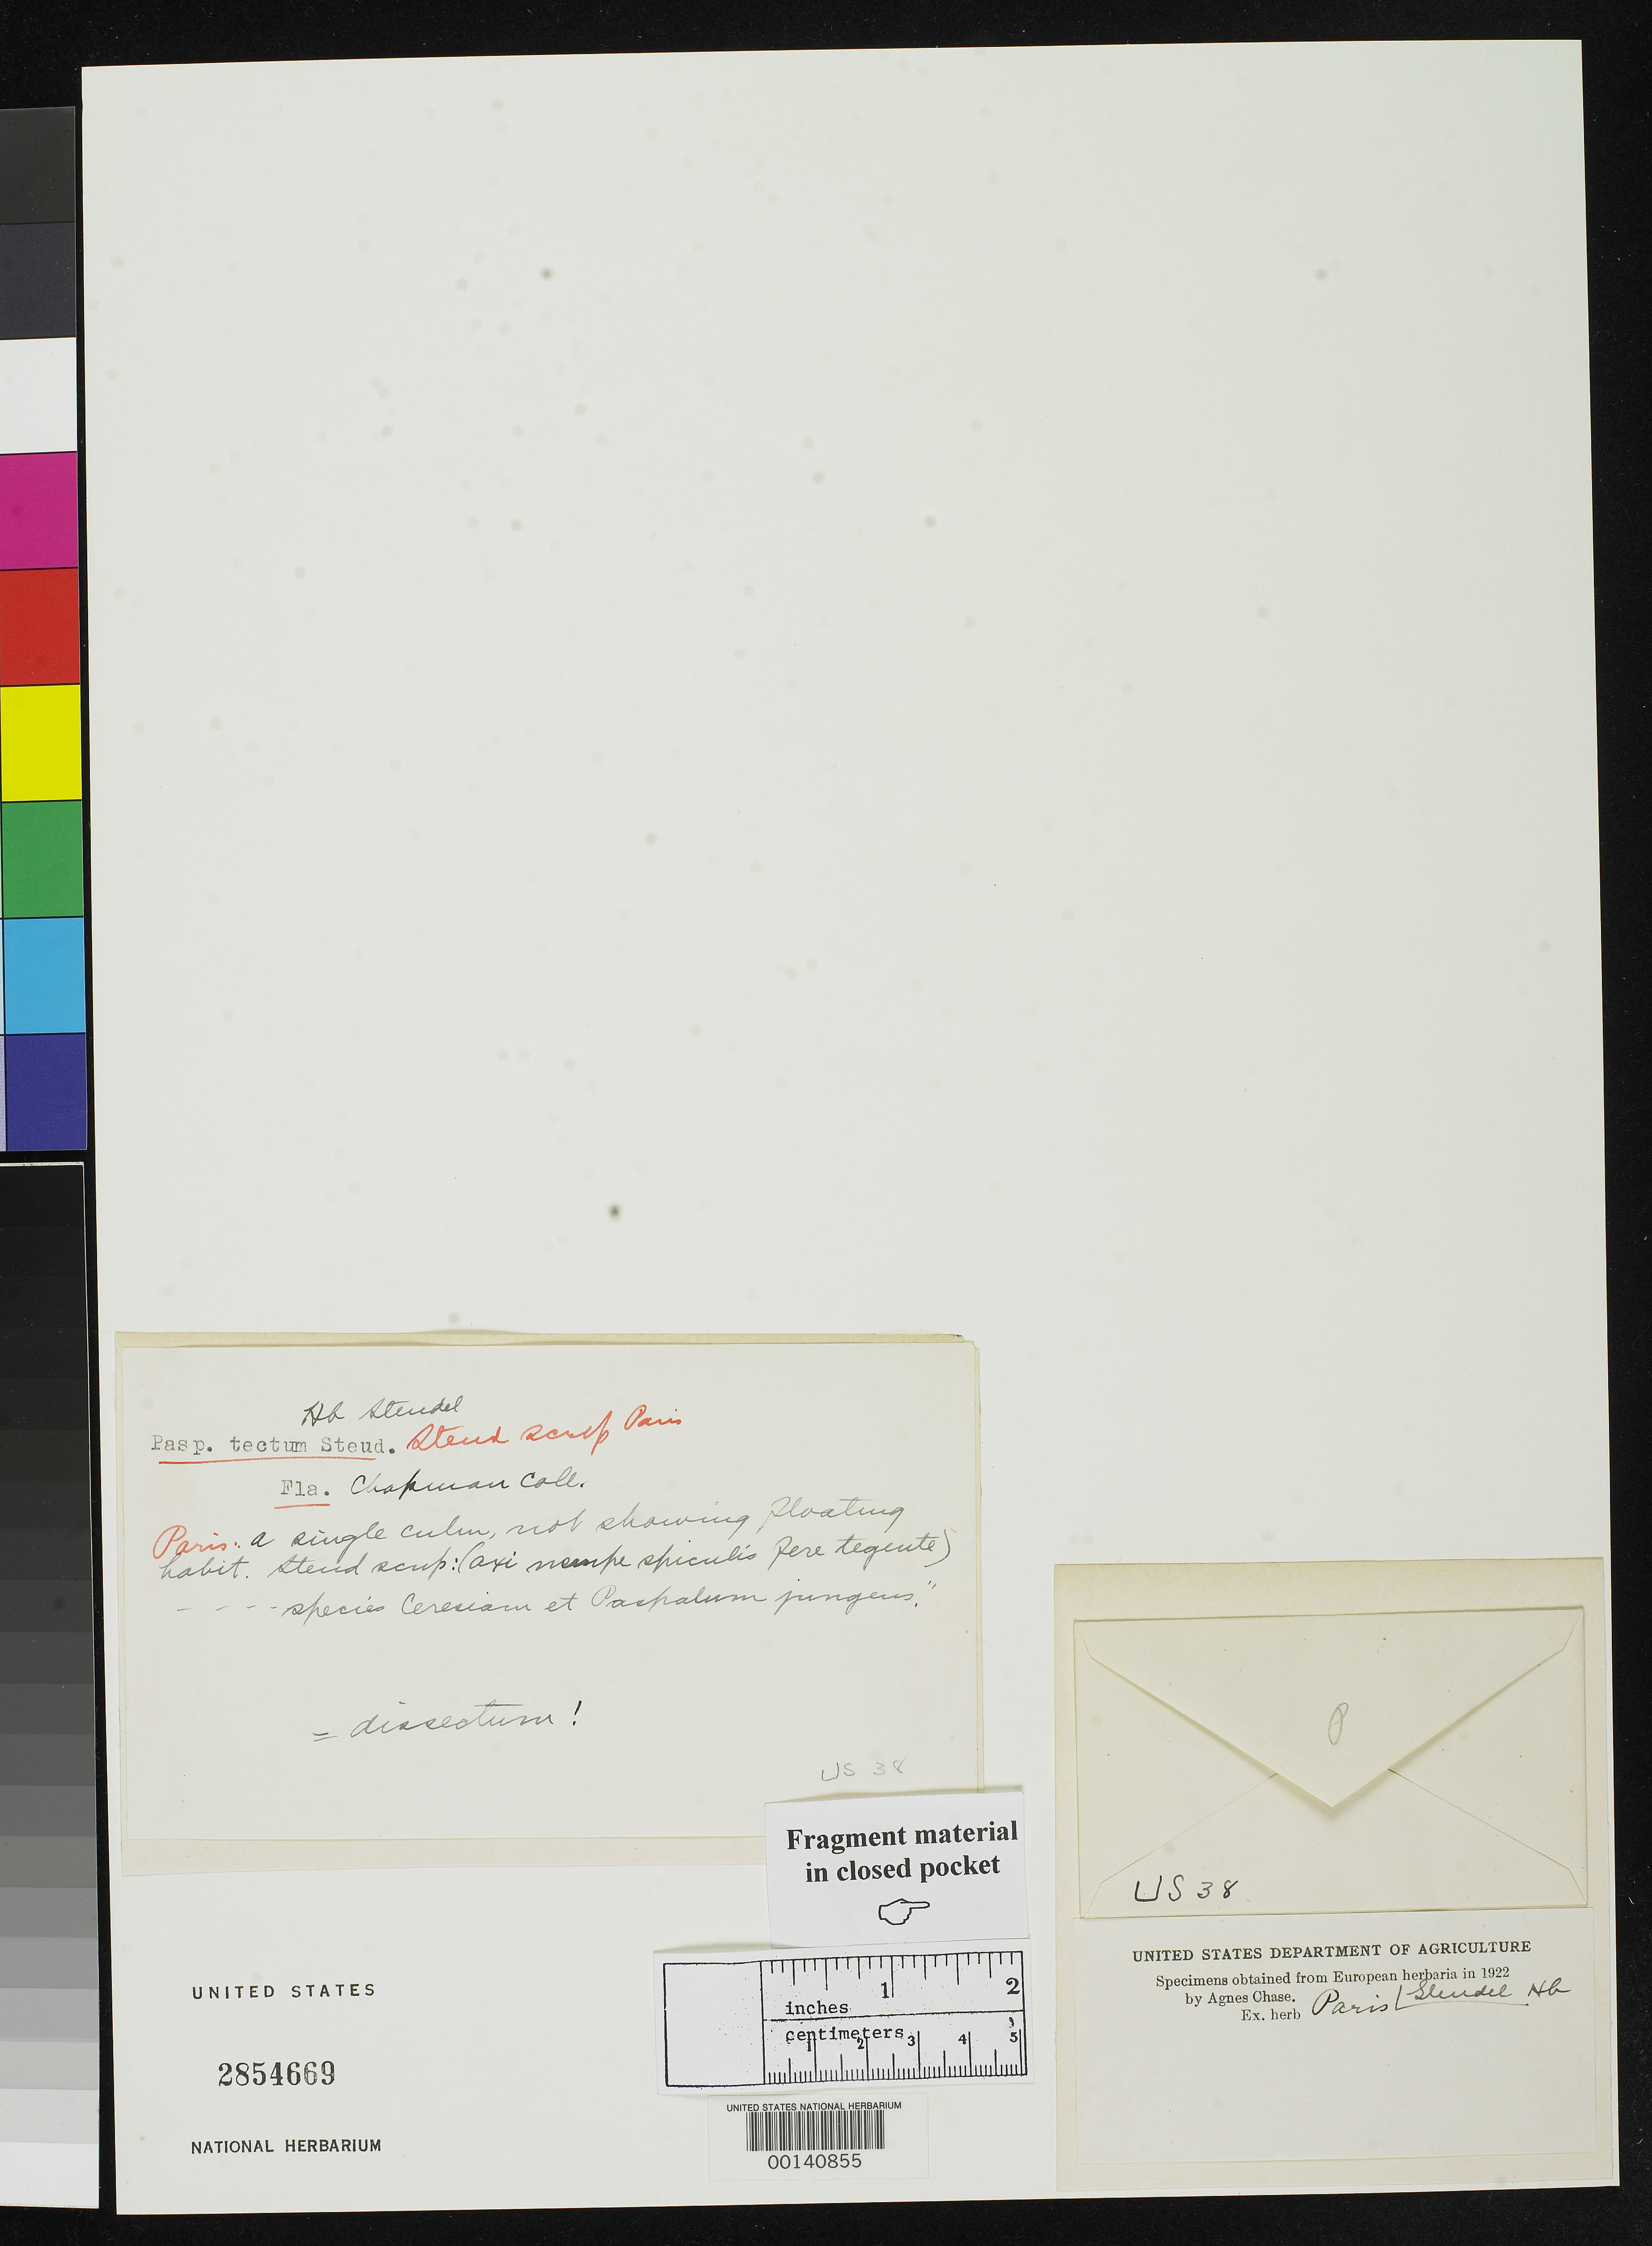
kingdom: Plantae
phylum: Tracheophyta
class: Liliopsida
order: Poales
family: Poaceae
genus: Paspalum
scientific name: Paspalum tectum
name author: Steud.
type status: Type Fragment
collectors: A. W. Chapman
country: United States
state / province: Florida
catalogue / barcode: US 2854669